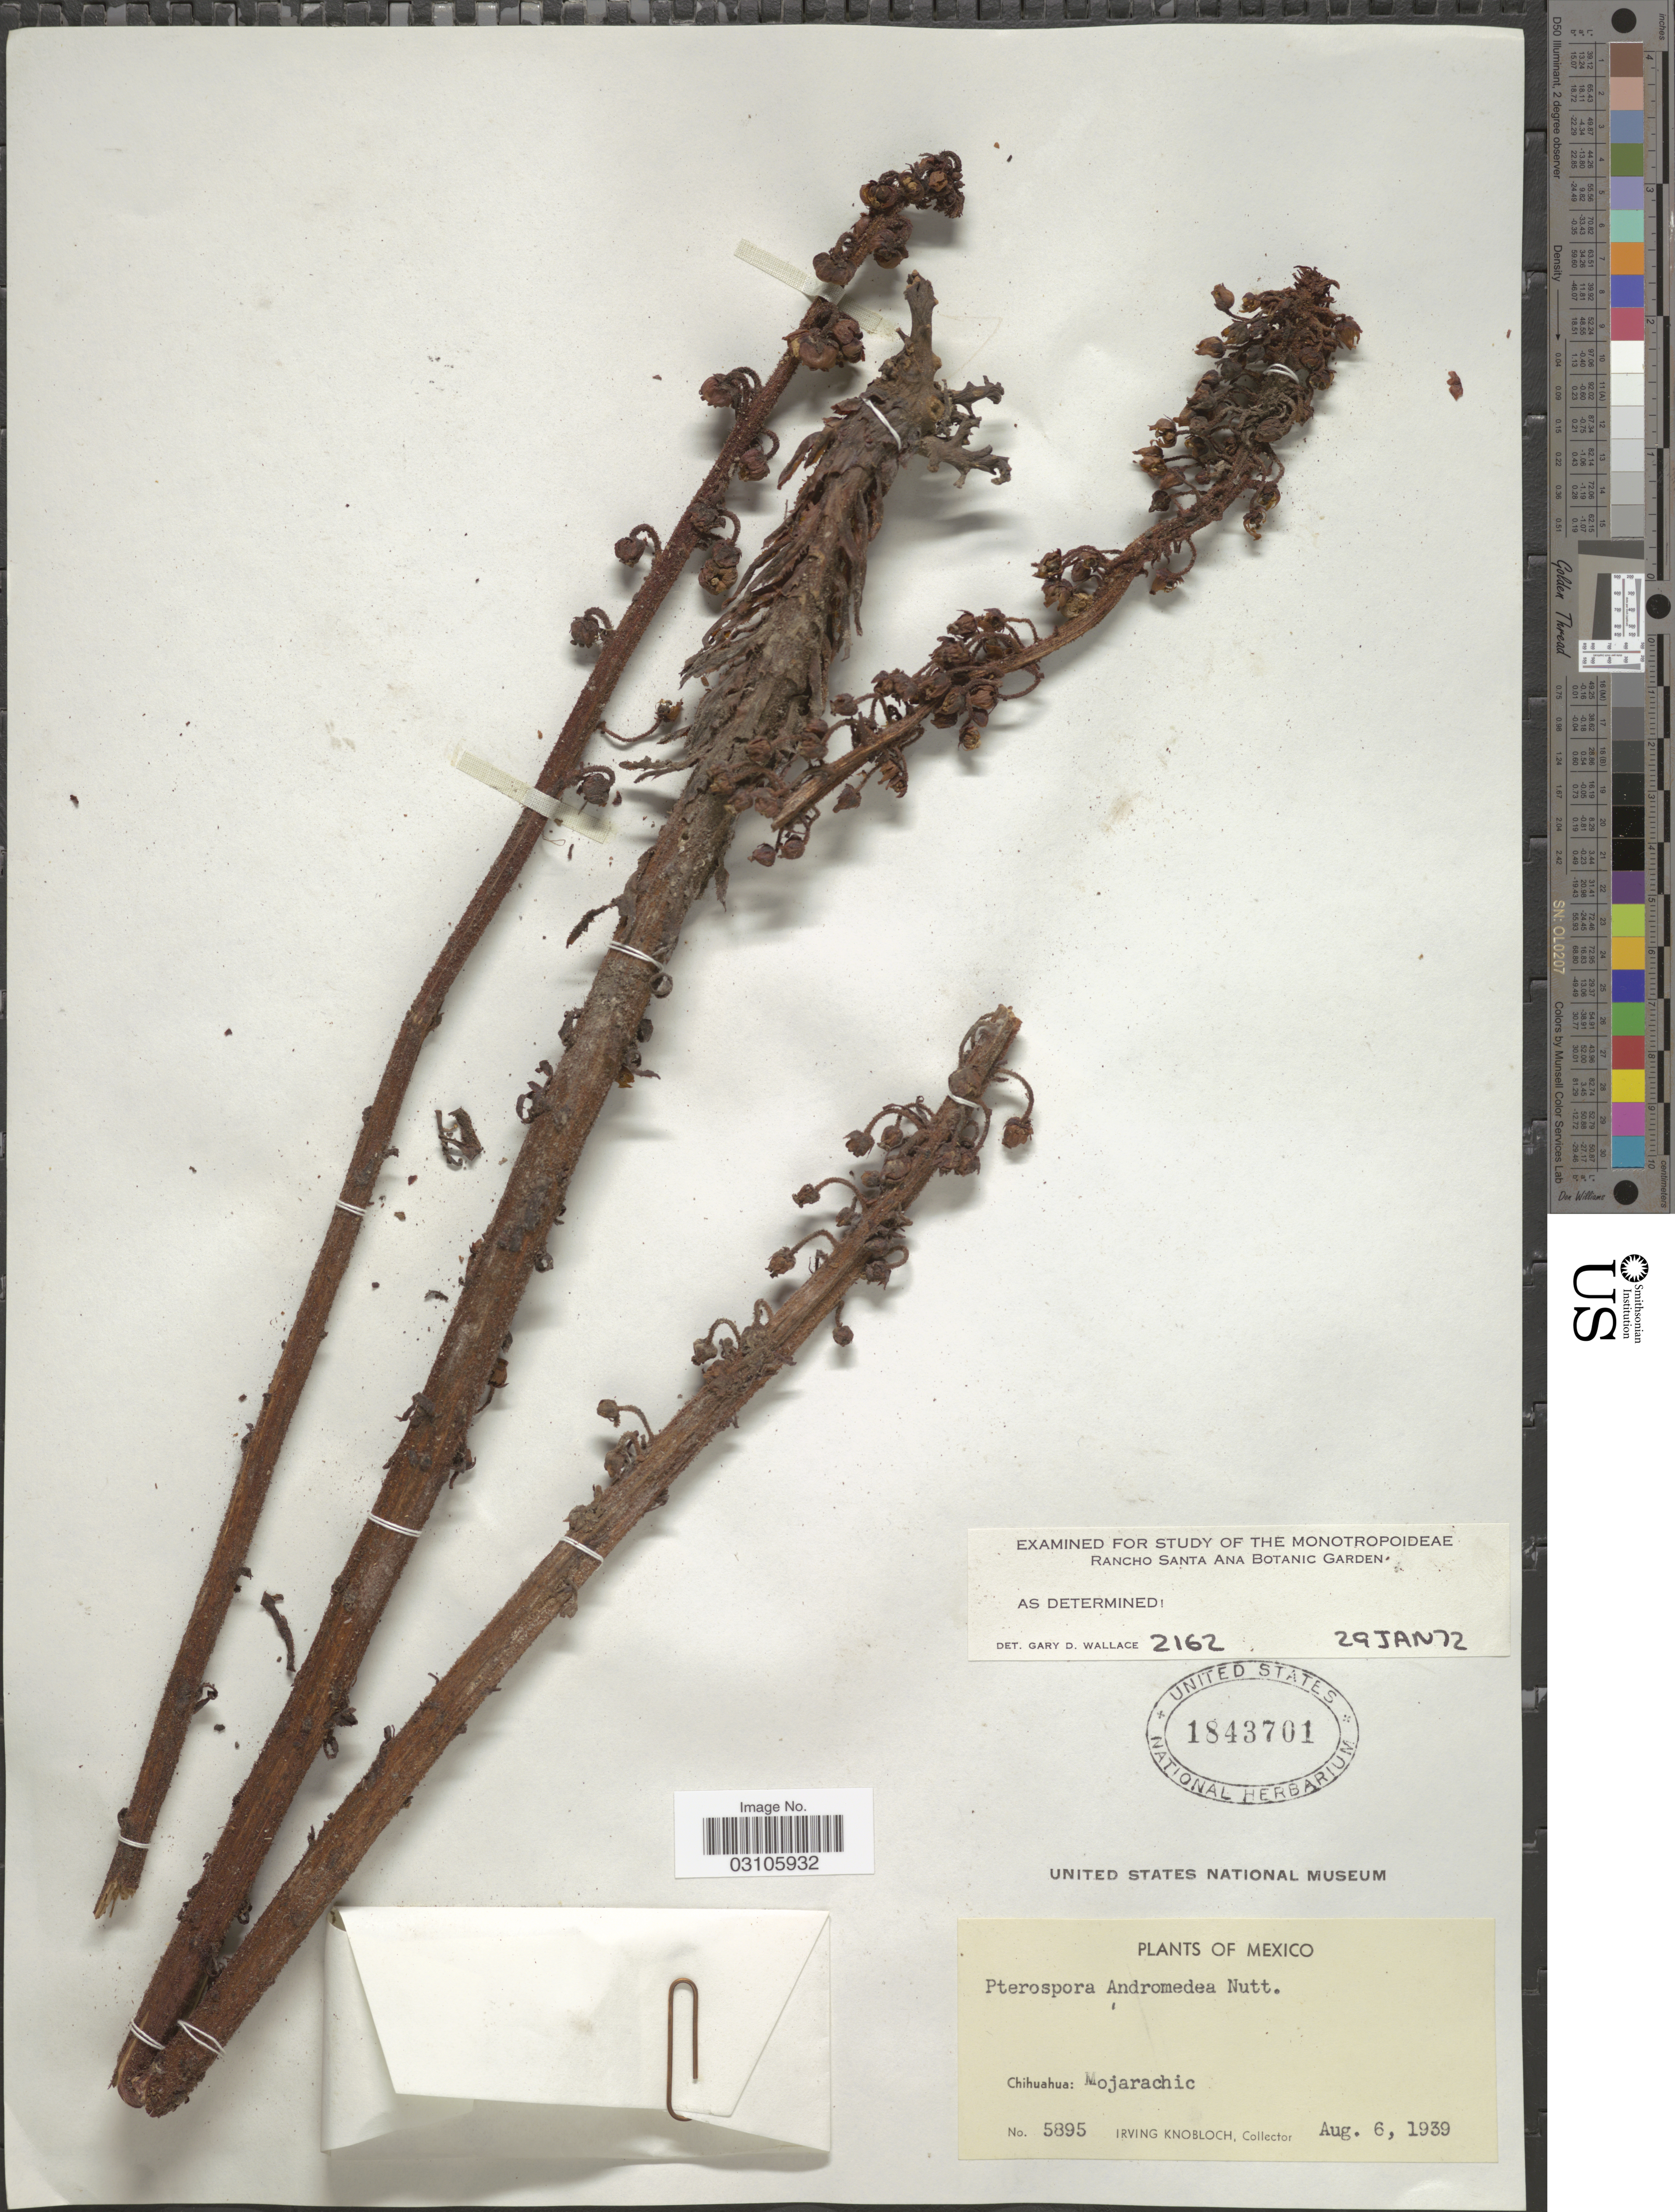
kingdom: Plantae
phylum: Tracheophyta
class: Magnoliopsida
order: Ericales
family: Ericaceae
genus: Pterospora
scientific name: Pterospora andromedea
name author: Nutt.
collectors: I. W. Knobloch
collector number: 5895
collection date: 1939-08-06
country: Mexico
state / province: Chihuahua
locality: Mojarachic.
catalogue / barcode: US 1843701